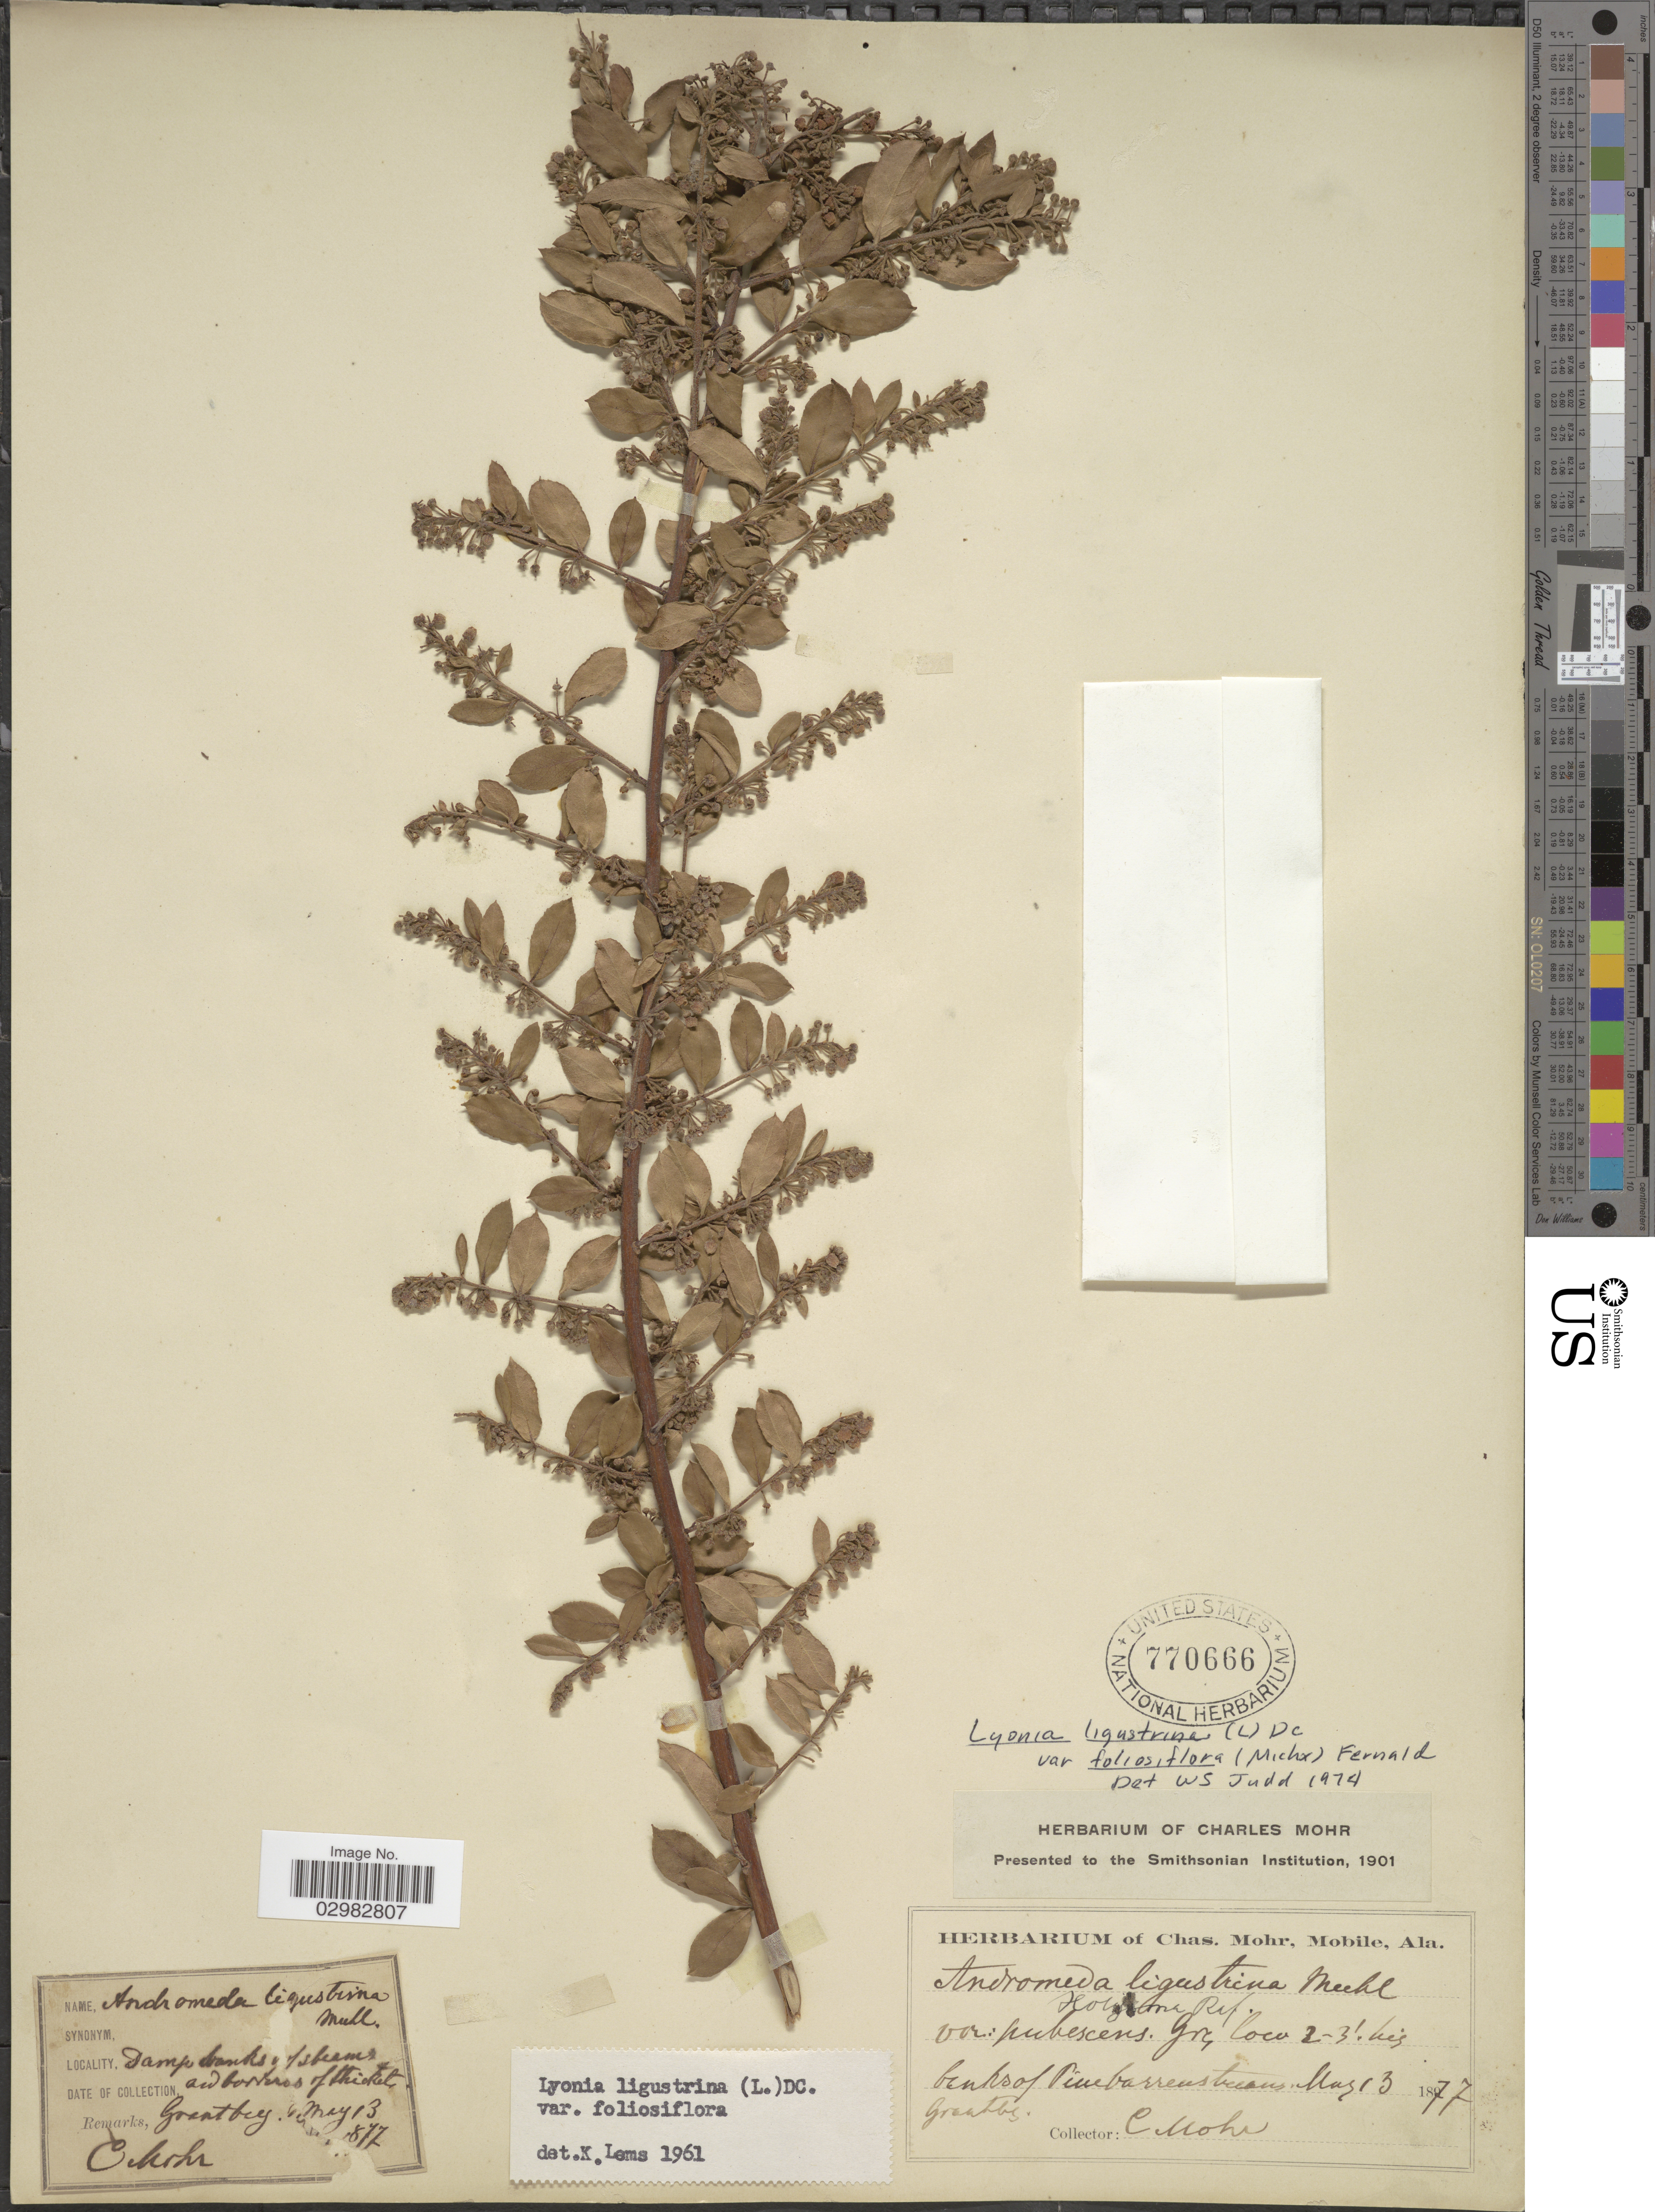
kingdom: Plantae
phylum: Tracheophyta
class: Magnoliopsida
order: Ericales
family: Ericaceae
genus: Lyonia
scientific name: Lyonia ligustrina var. foliosiflora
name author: (Michx.) Fernald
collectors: Mohr, C. T. (herbarium)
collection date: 1877-05-13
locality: Damp banks of pine barren streams, Greatby [interpreted].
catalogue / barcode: US 770666